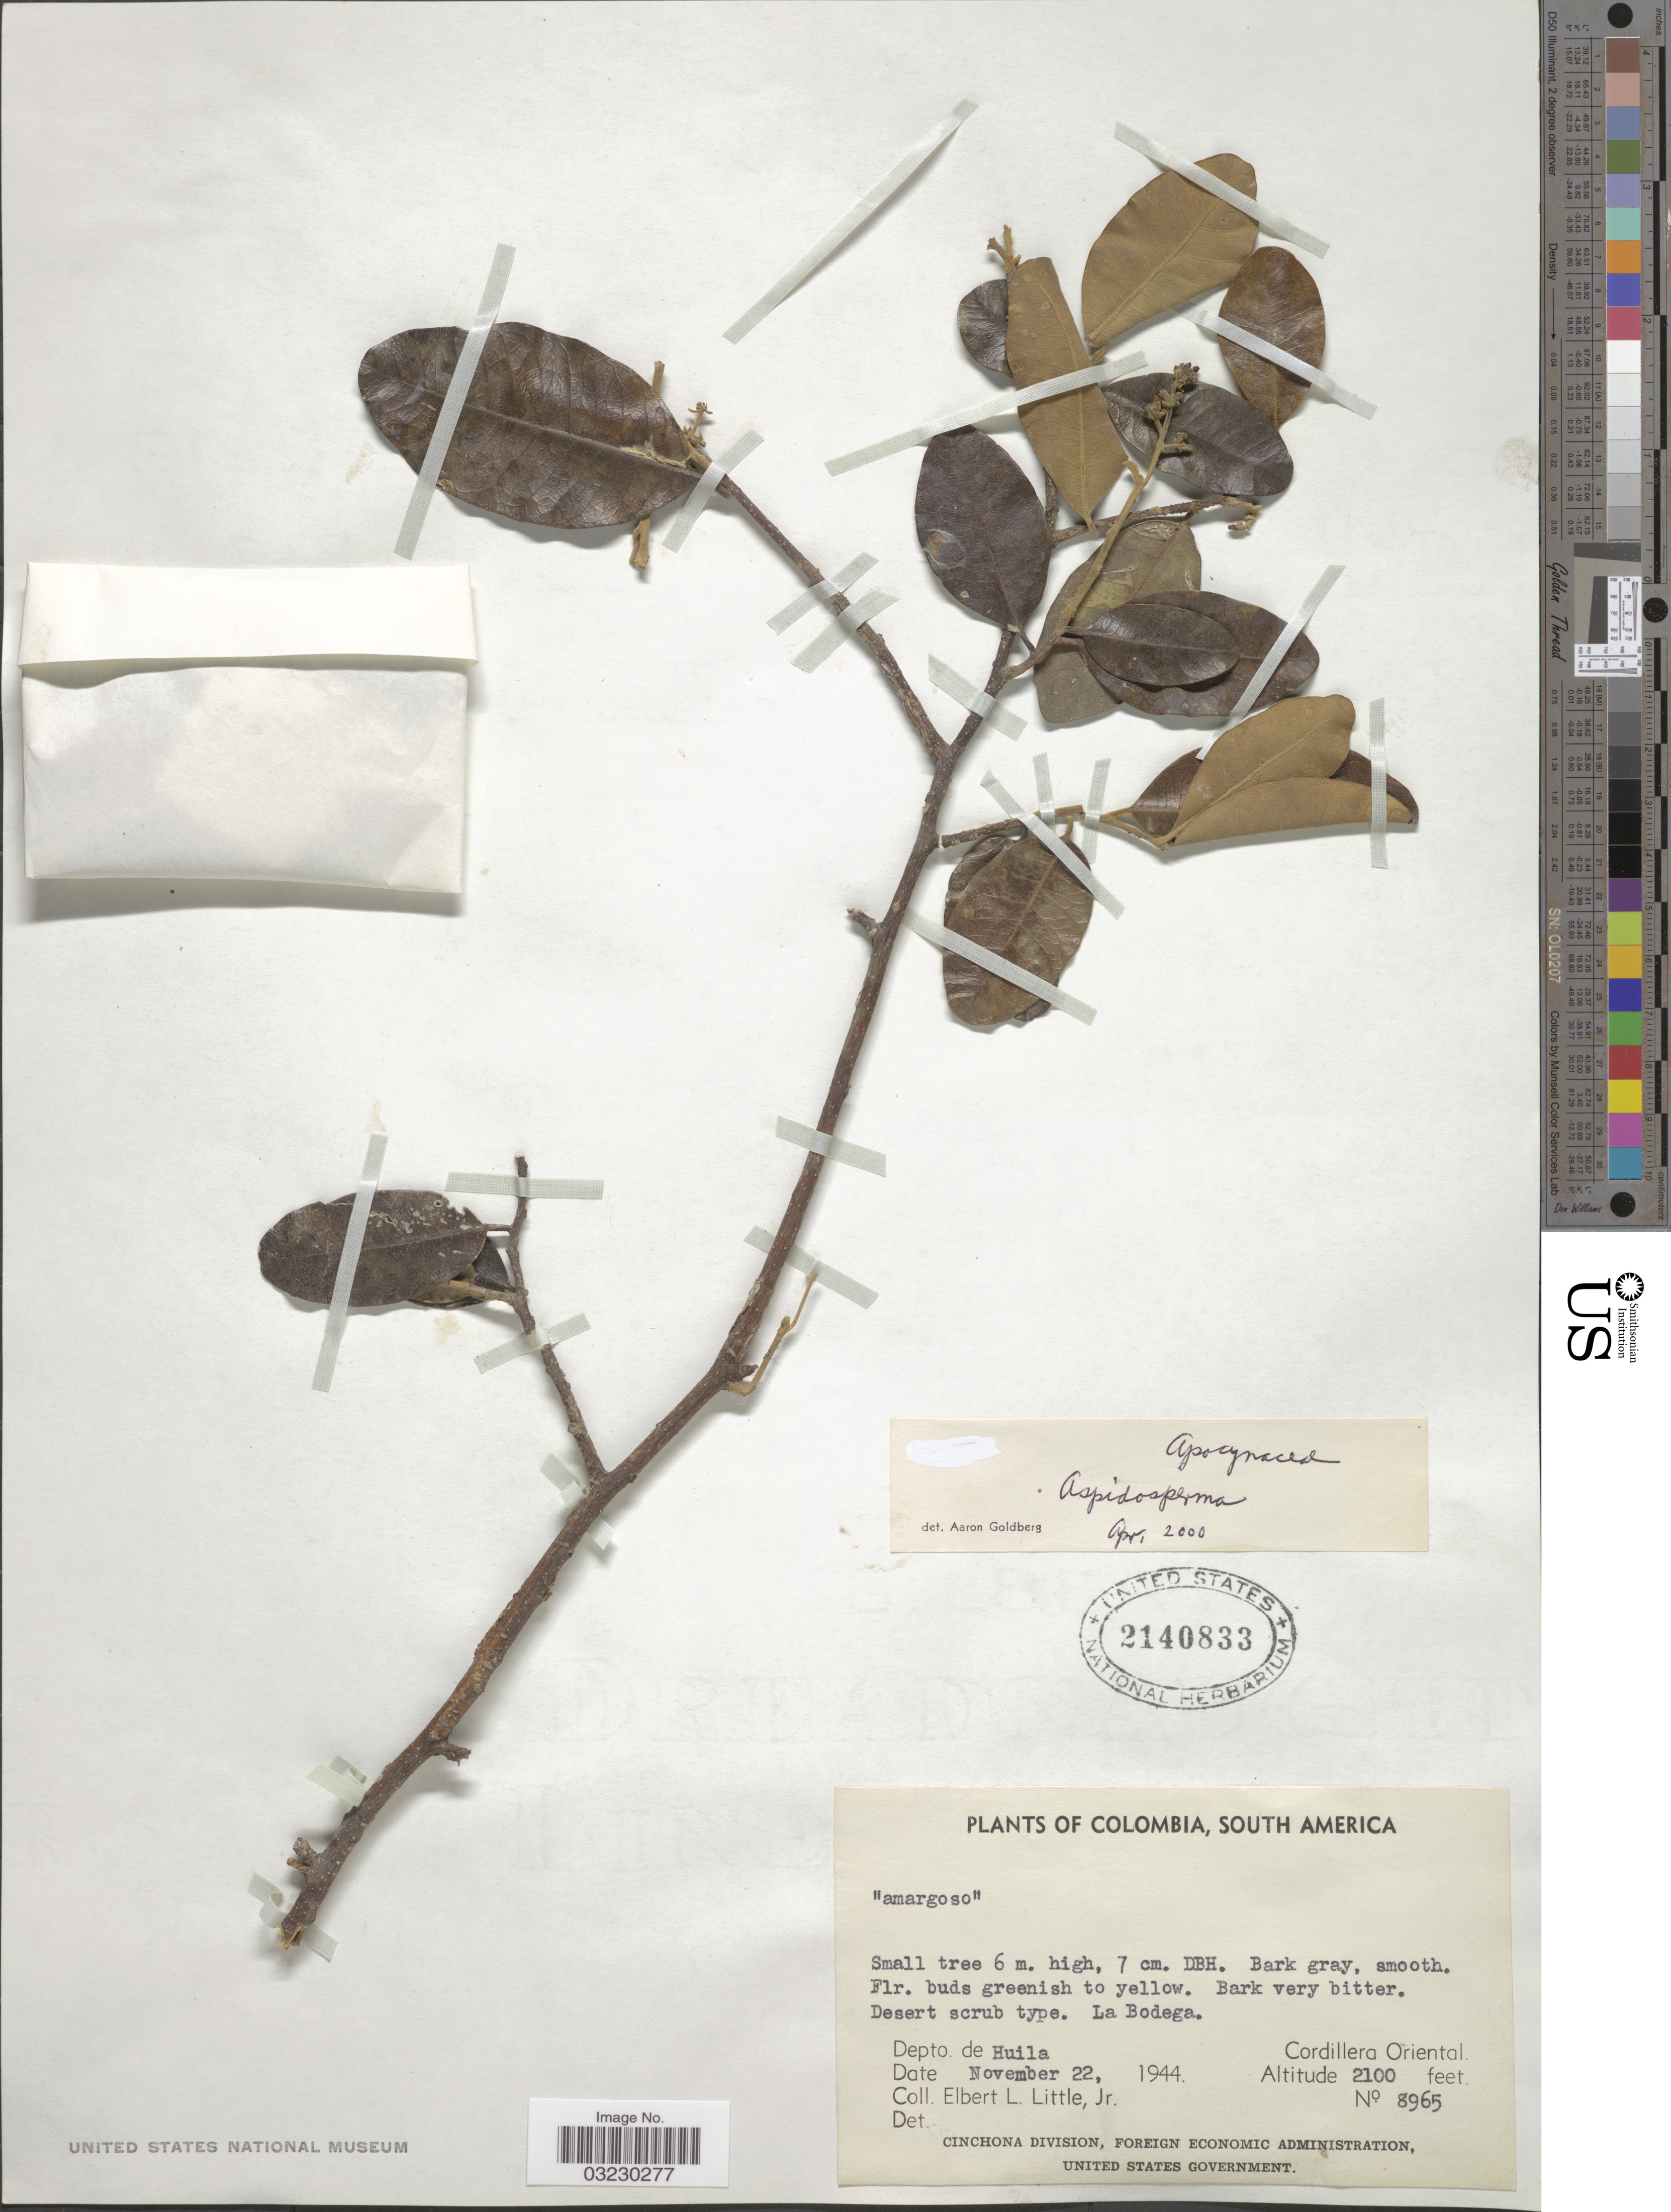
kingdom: Plantae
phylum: Tracheophyta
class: Magnoliopsida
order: Gentianales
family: Apocynaceae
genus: Aspidosperma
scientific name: Aspidosperma sp.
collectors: E. L. Little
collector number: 8965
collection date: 1944-11-22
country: Colombia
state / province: Huila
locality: La Bodega. Depto. de Huila. Cordillera Oriental.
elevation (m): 640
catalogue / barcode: US 2140833